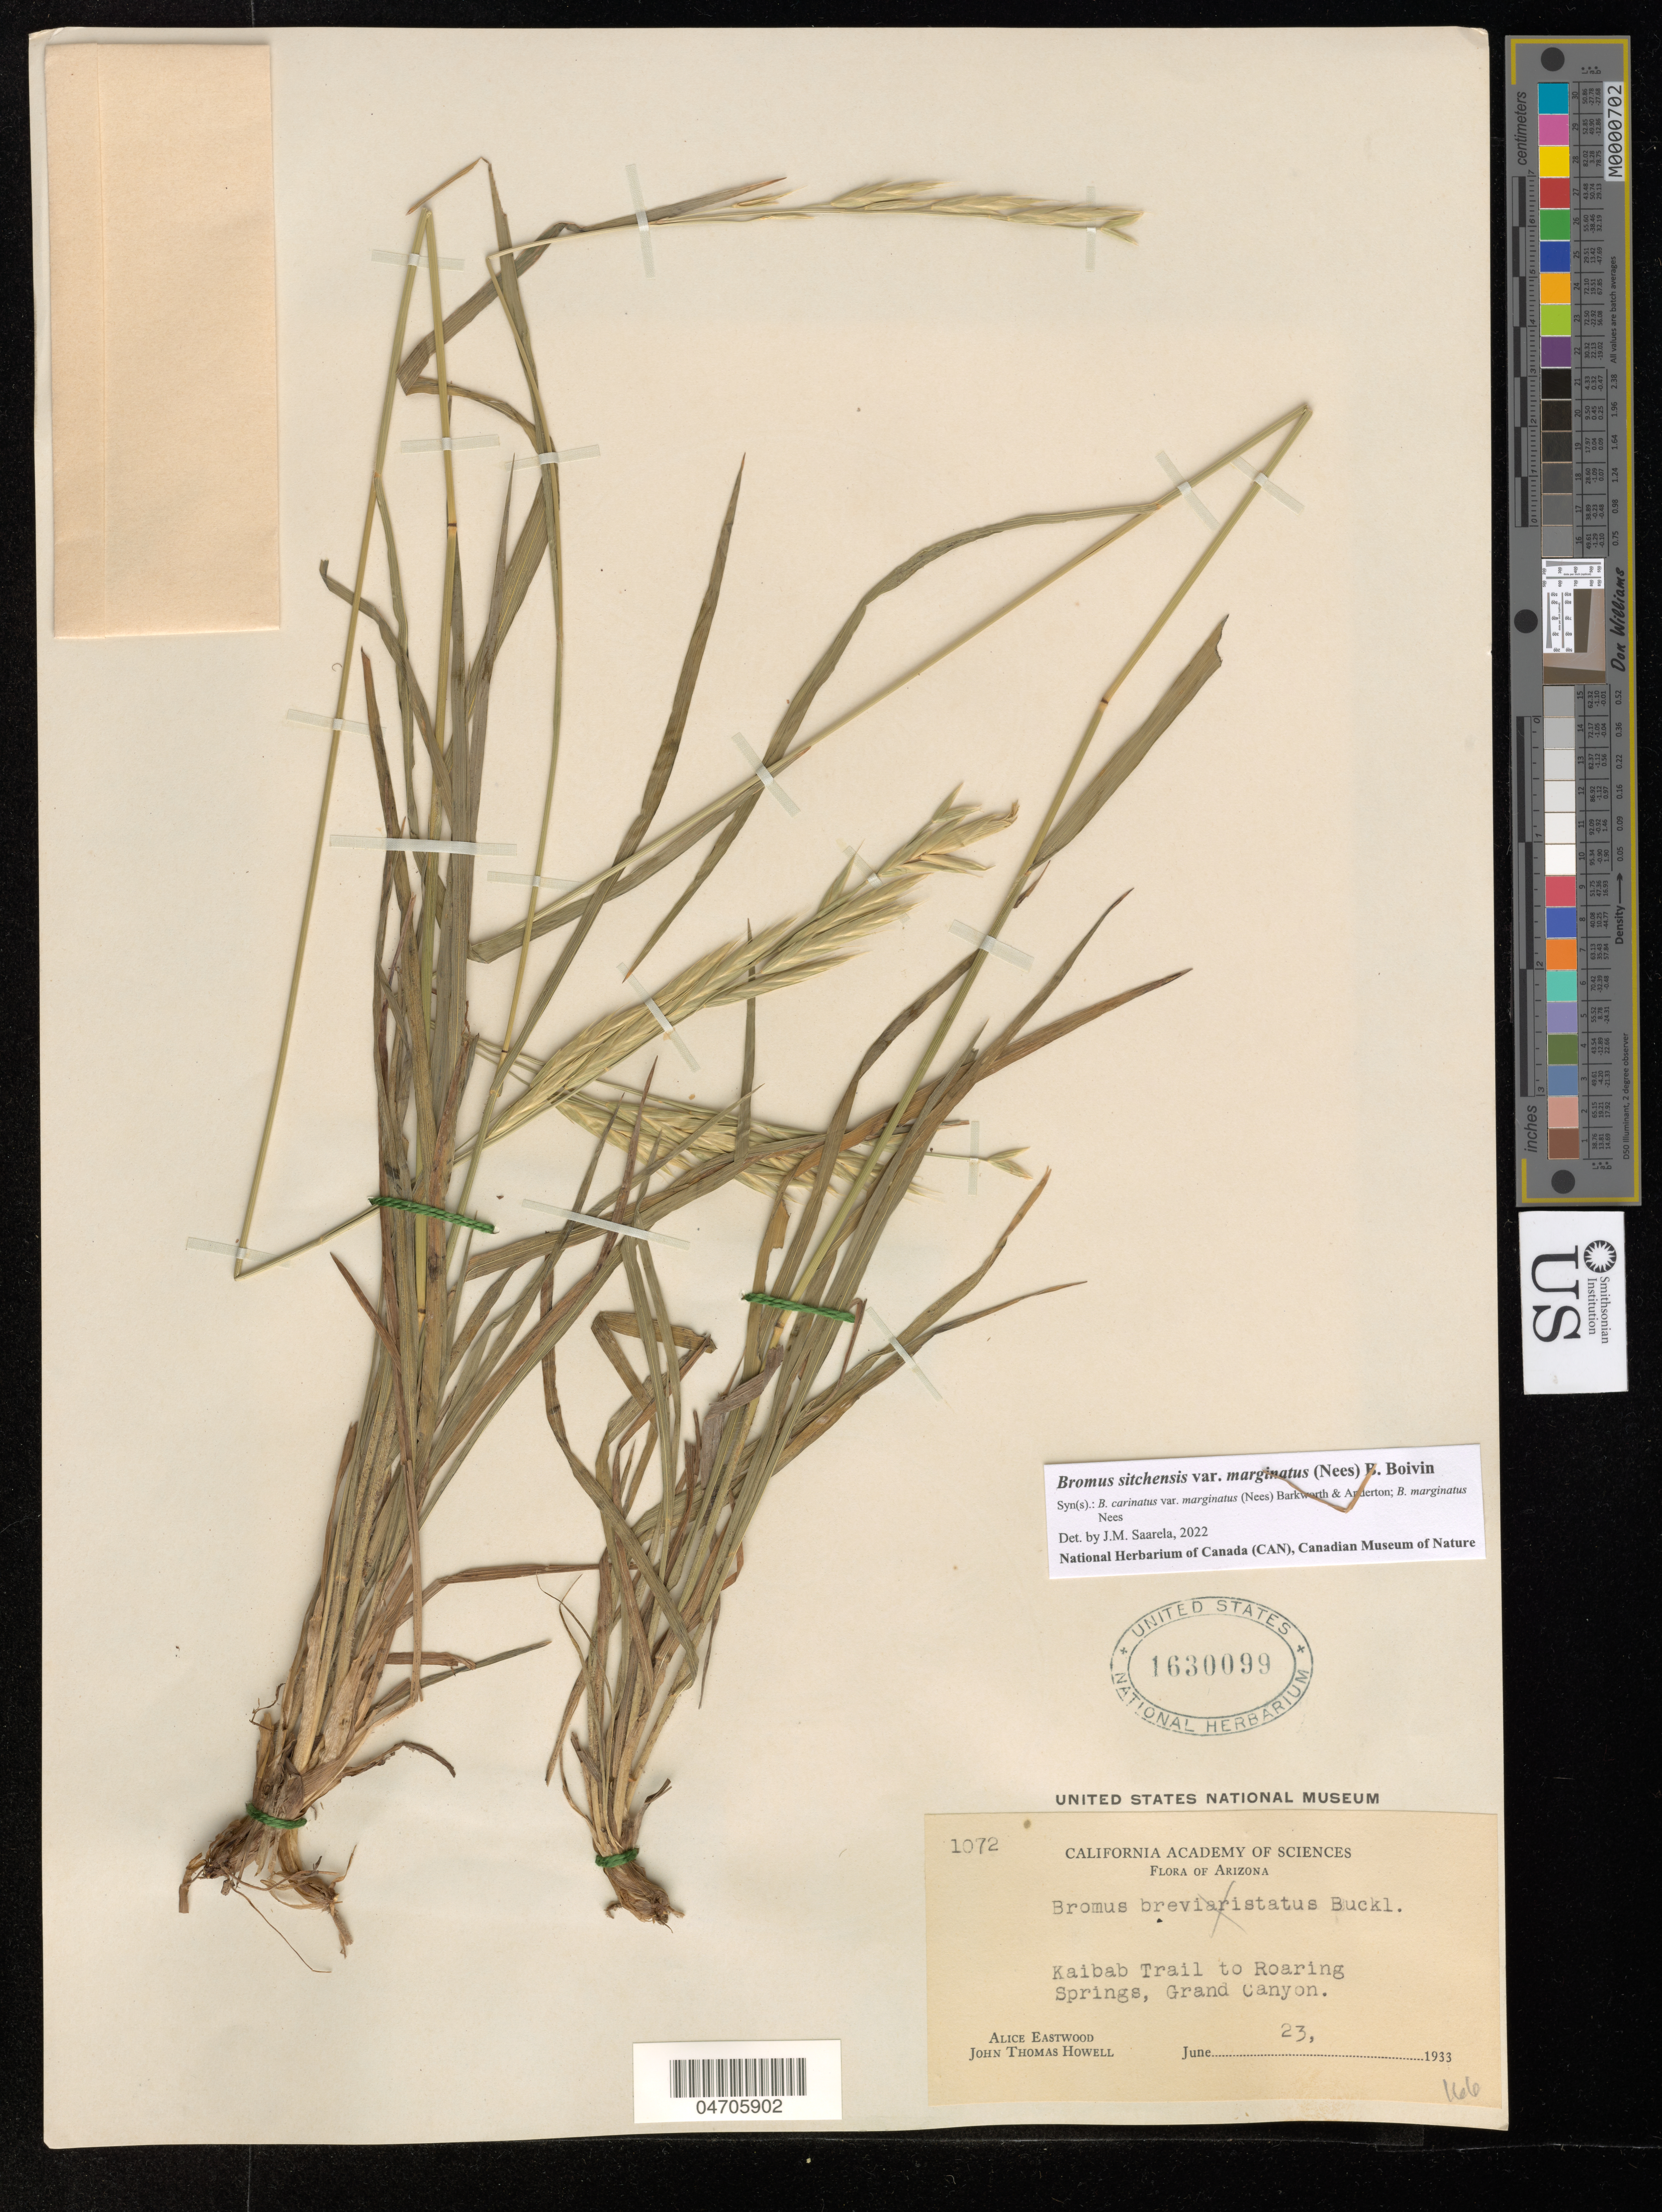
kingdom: Plantae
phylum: Tracheophyta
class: Liliopsida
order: Poales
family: Poaceae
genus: Bromus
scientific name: Bromus sitchensis var. polyanthus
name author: (Scribn. ex Shear) R.E. Brainerd & Otting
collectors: A. Eastwood & J. T. Howell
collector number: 1072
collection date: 1933-06-23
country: United States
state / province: Arizona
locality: Kaibab Trail to Roaring Springs, Grand Canyon.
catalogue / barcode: US 1630099